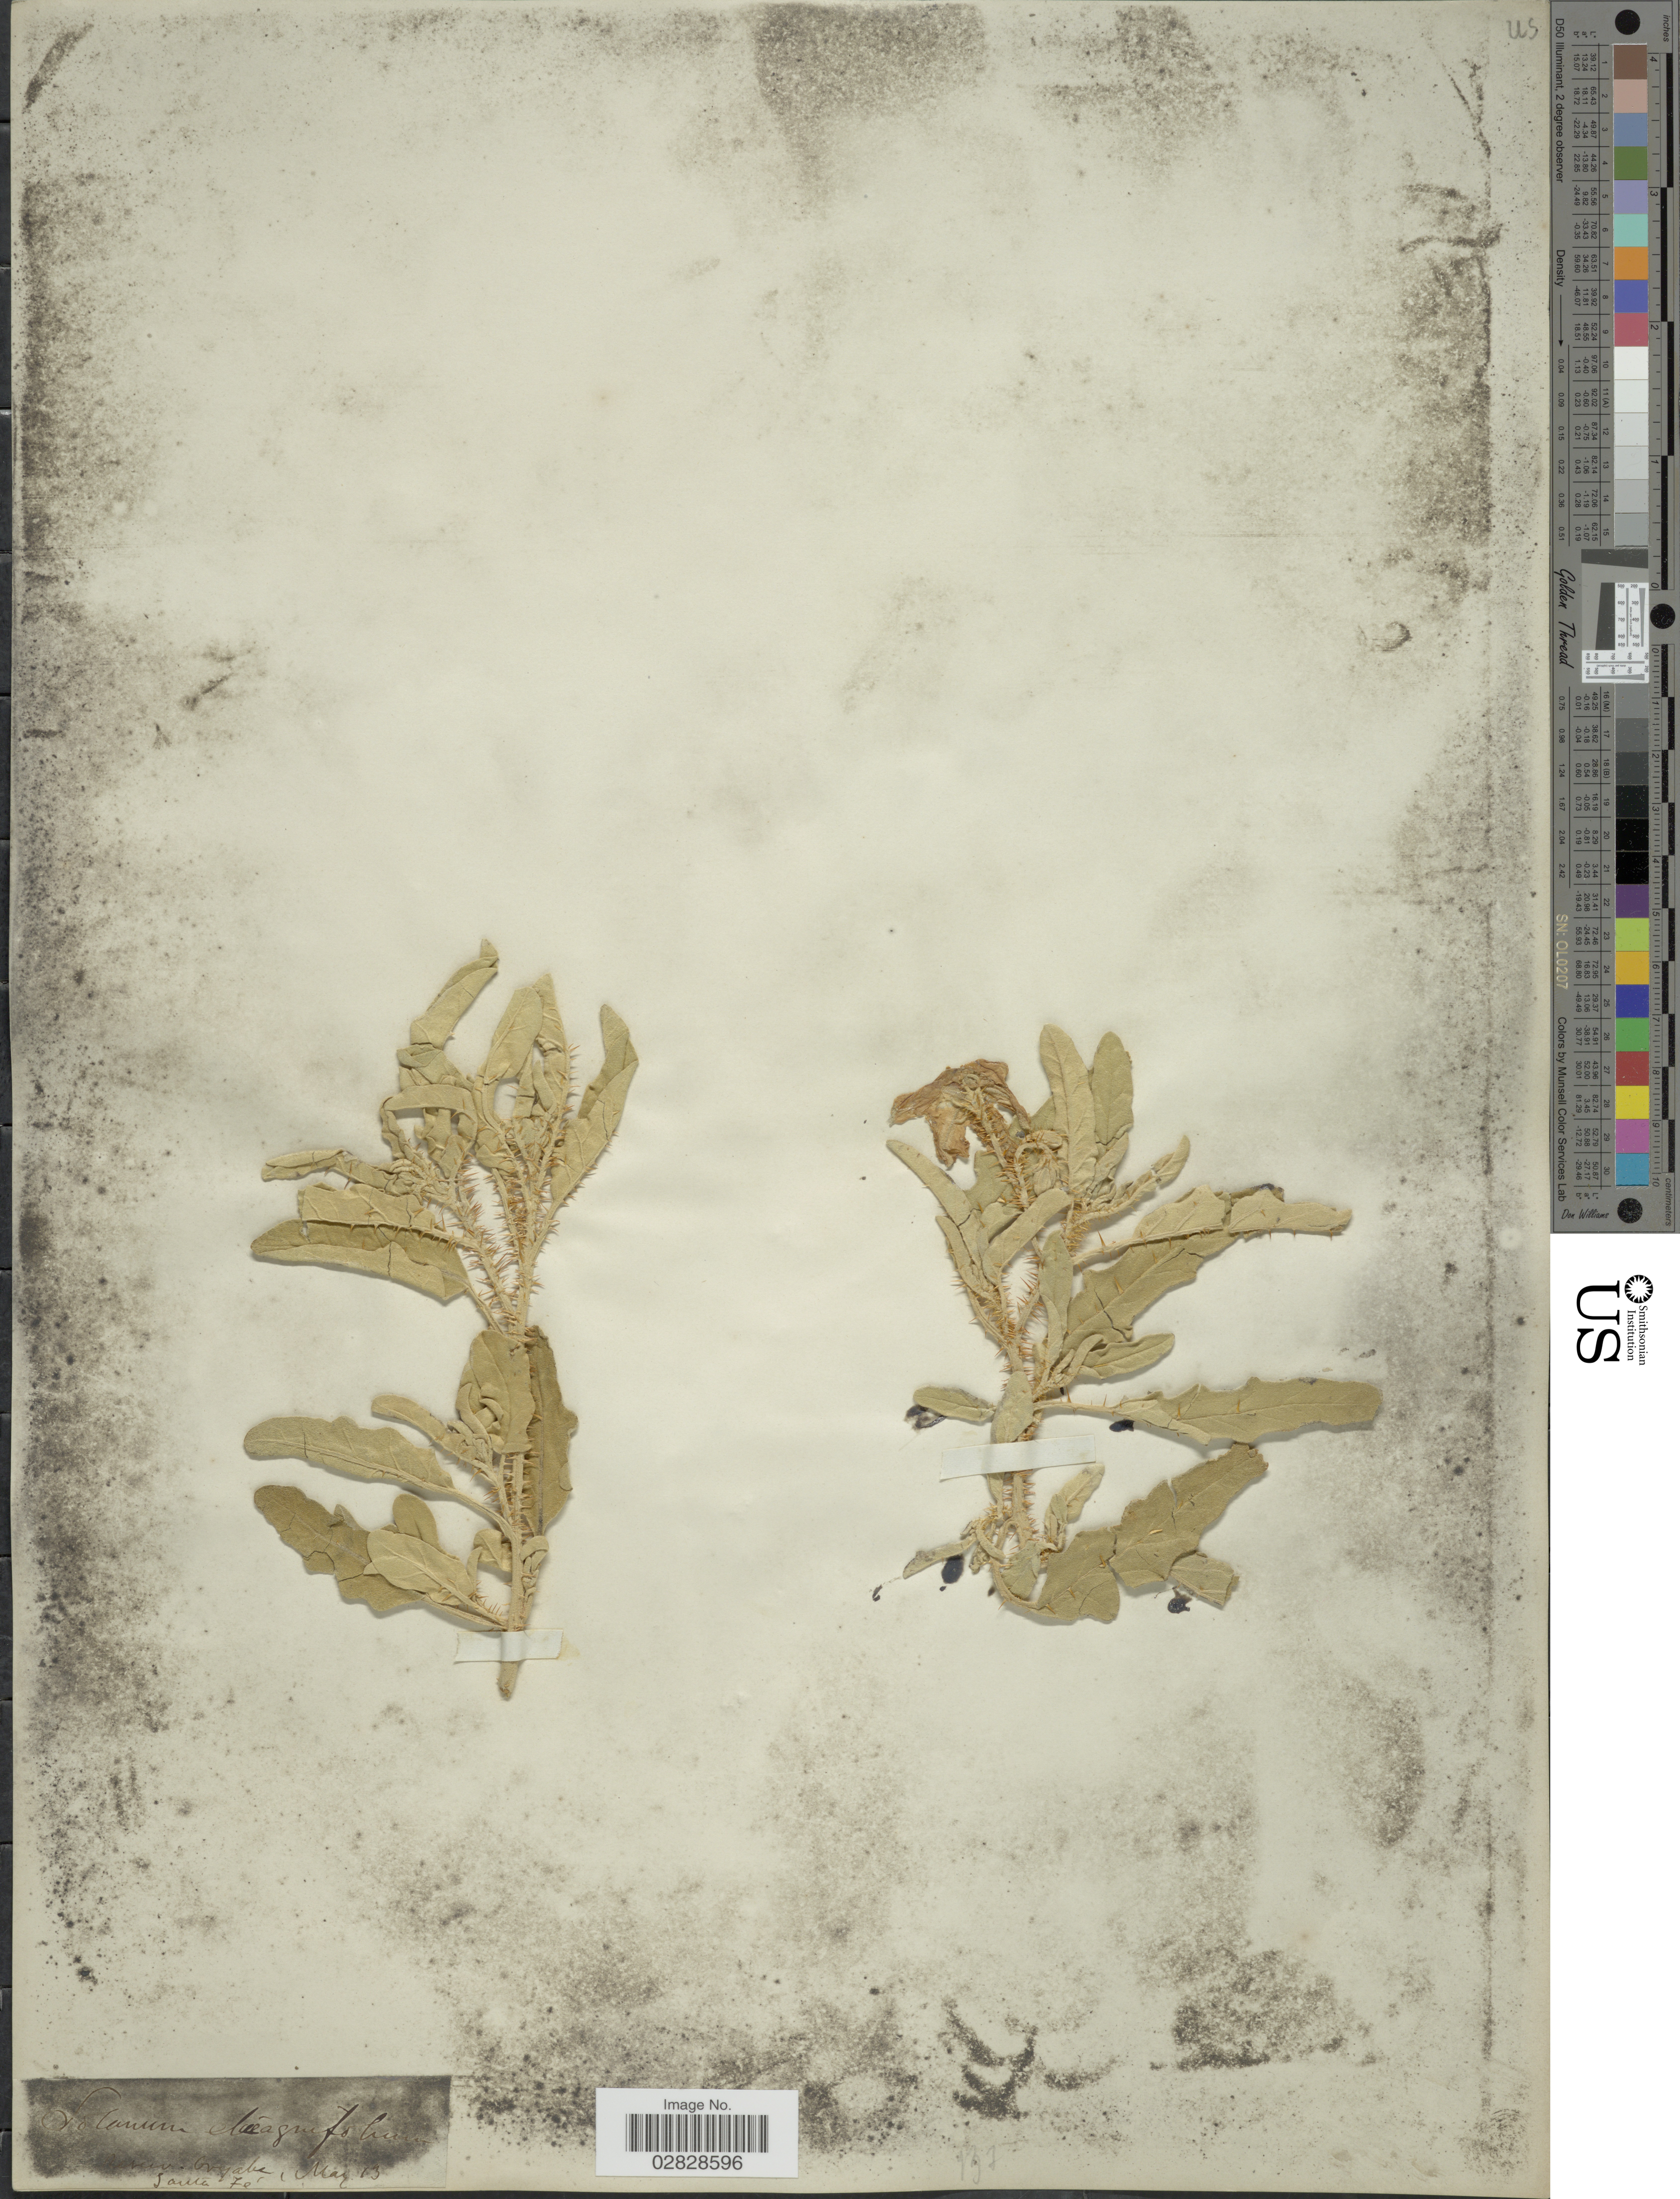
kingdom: Plantae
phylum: Tracheophyta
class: Magnoliopsida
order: Solanales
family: Solanaceae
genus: Solanum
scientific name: Solanum elaeagnifolium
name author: Cav.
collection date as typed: Transcribed d/m/y: /5/13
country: United States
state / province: New Mexico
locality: Orizaba. Santa Fé.